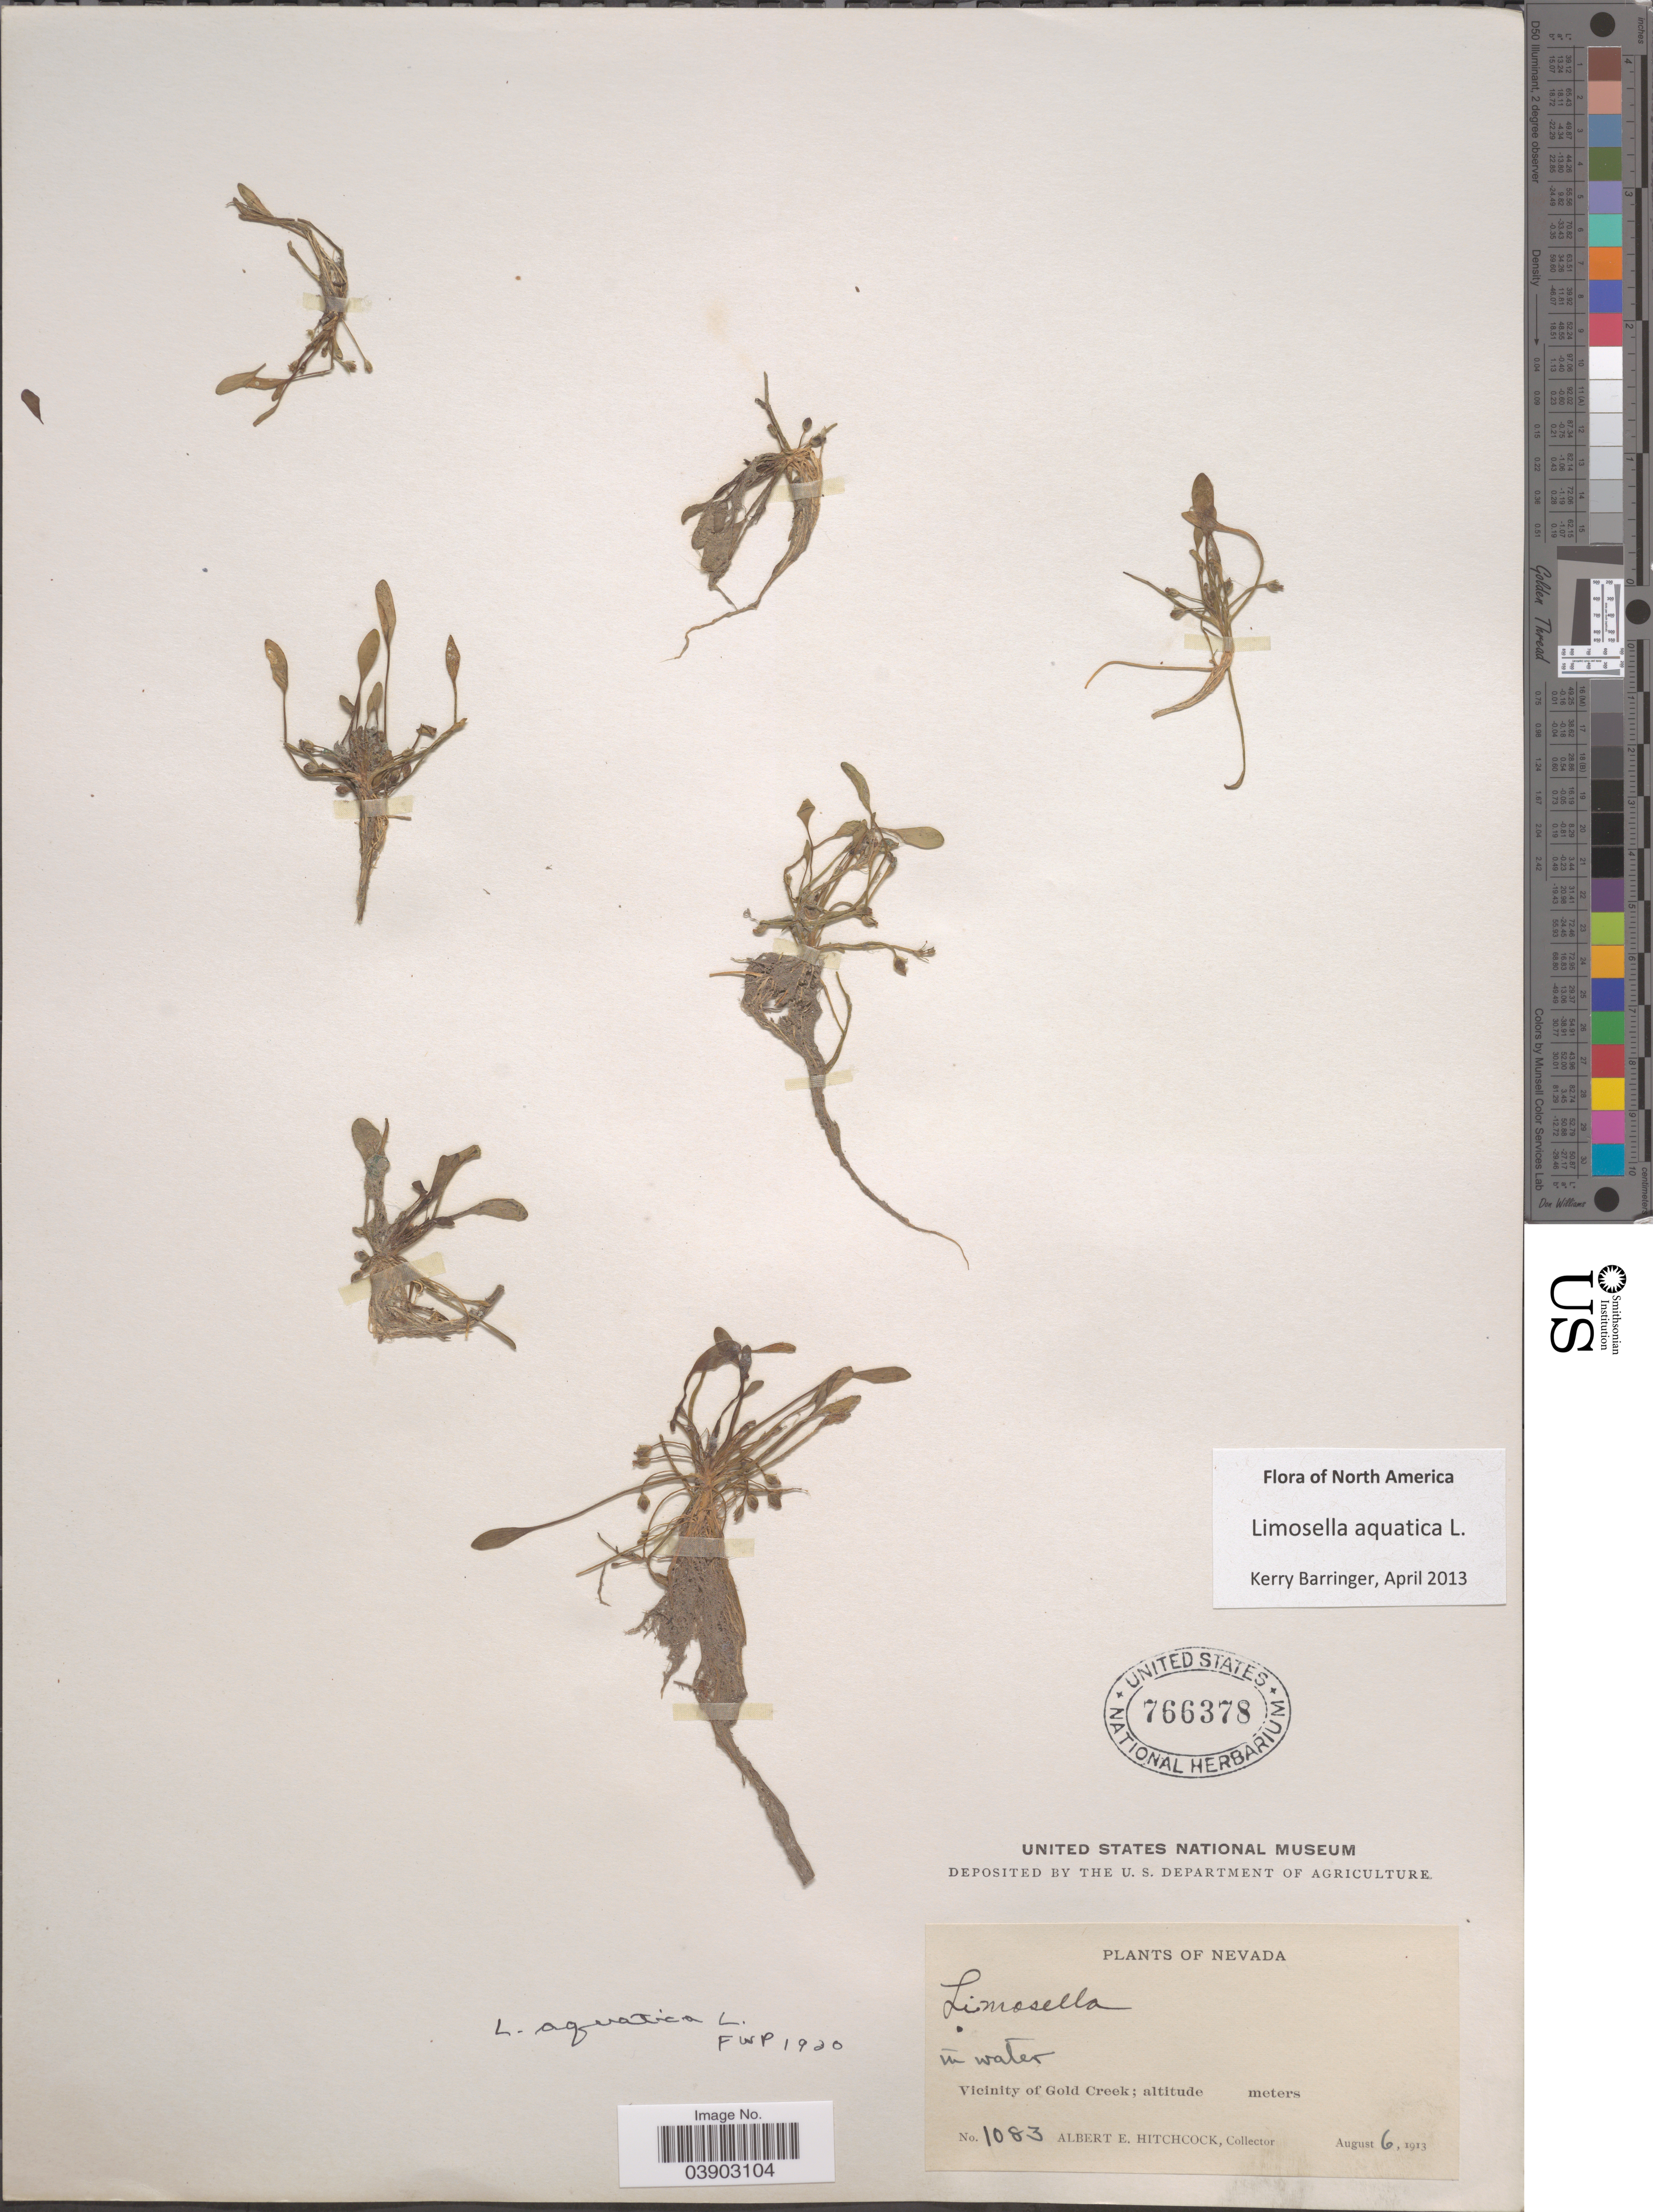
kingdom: Plantae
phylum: Tracheophyta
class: Magnoliopsida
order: Lamiales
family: Scrophulariaceae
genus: Limosella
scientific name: Limosella aquatica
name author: L.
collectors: A. Hitchcock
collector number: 1083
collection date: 1913-08-06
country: United States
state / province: Nevada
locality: Vicinity of Gold Creek.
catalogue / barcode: US 766378